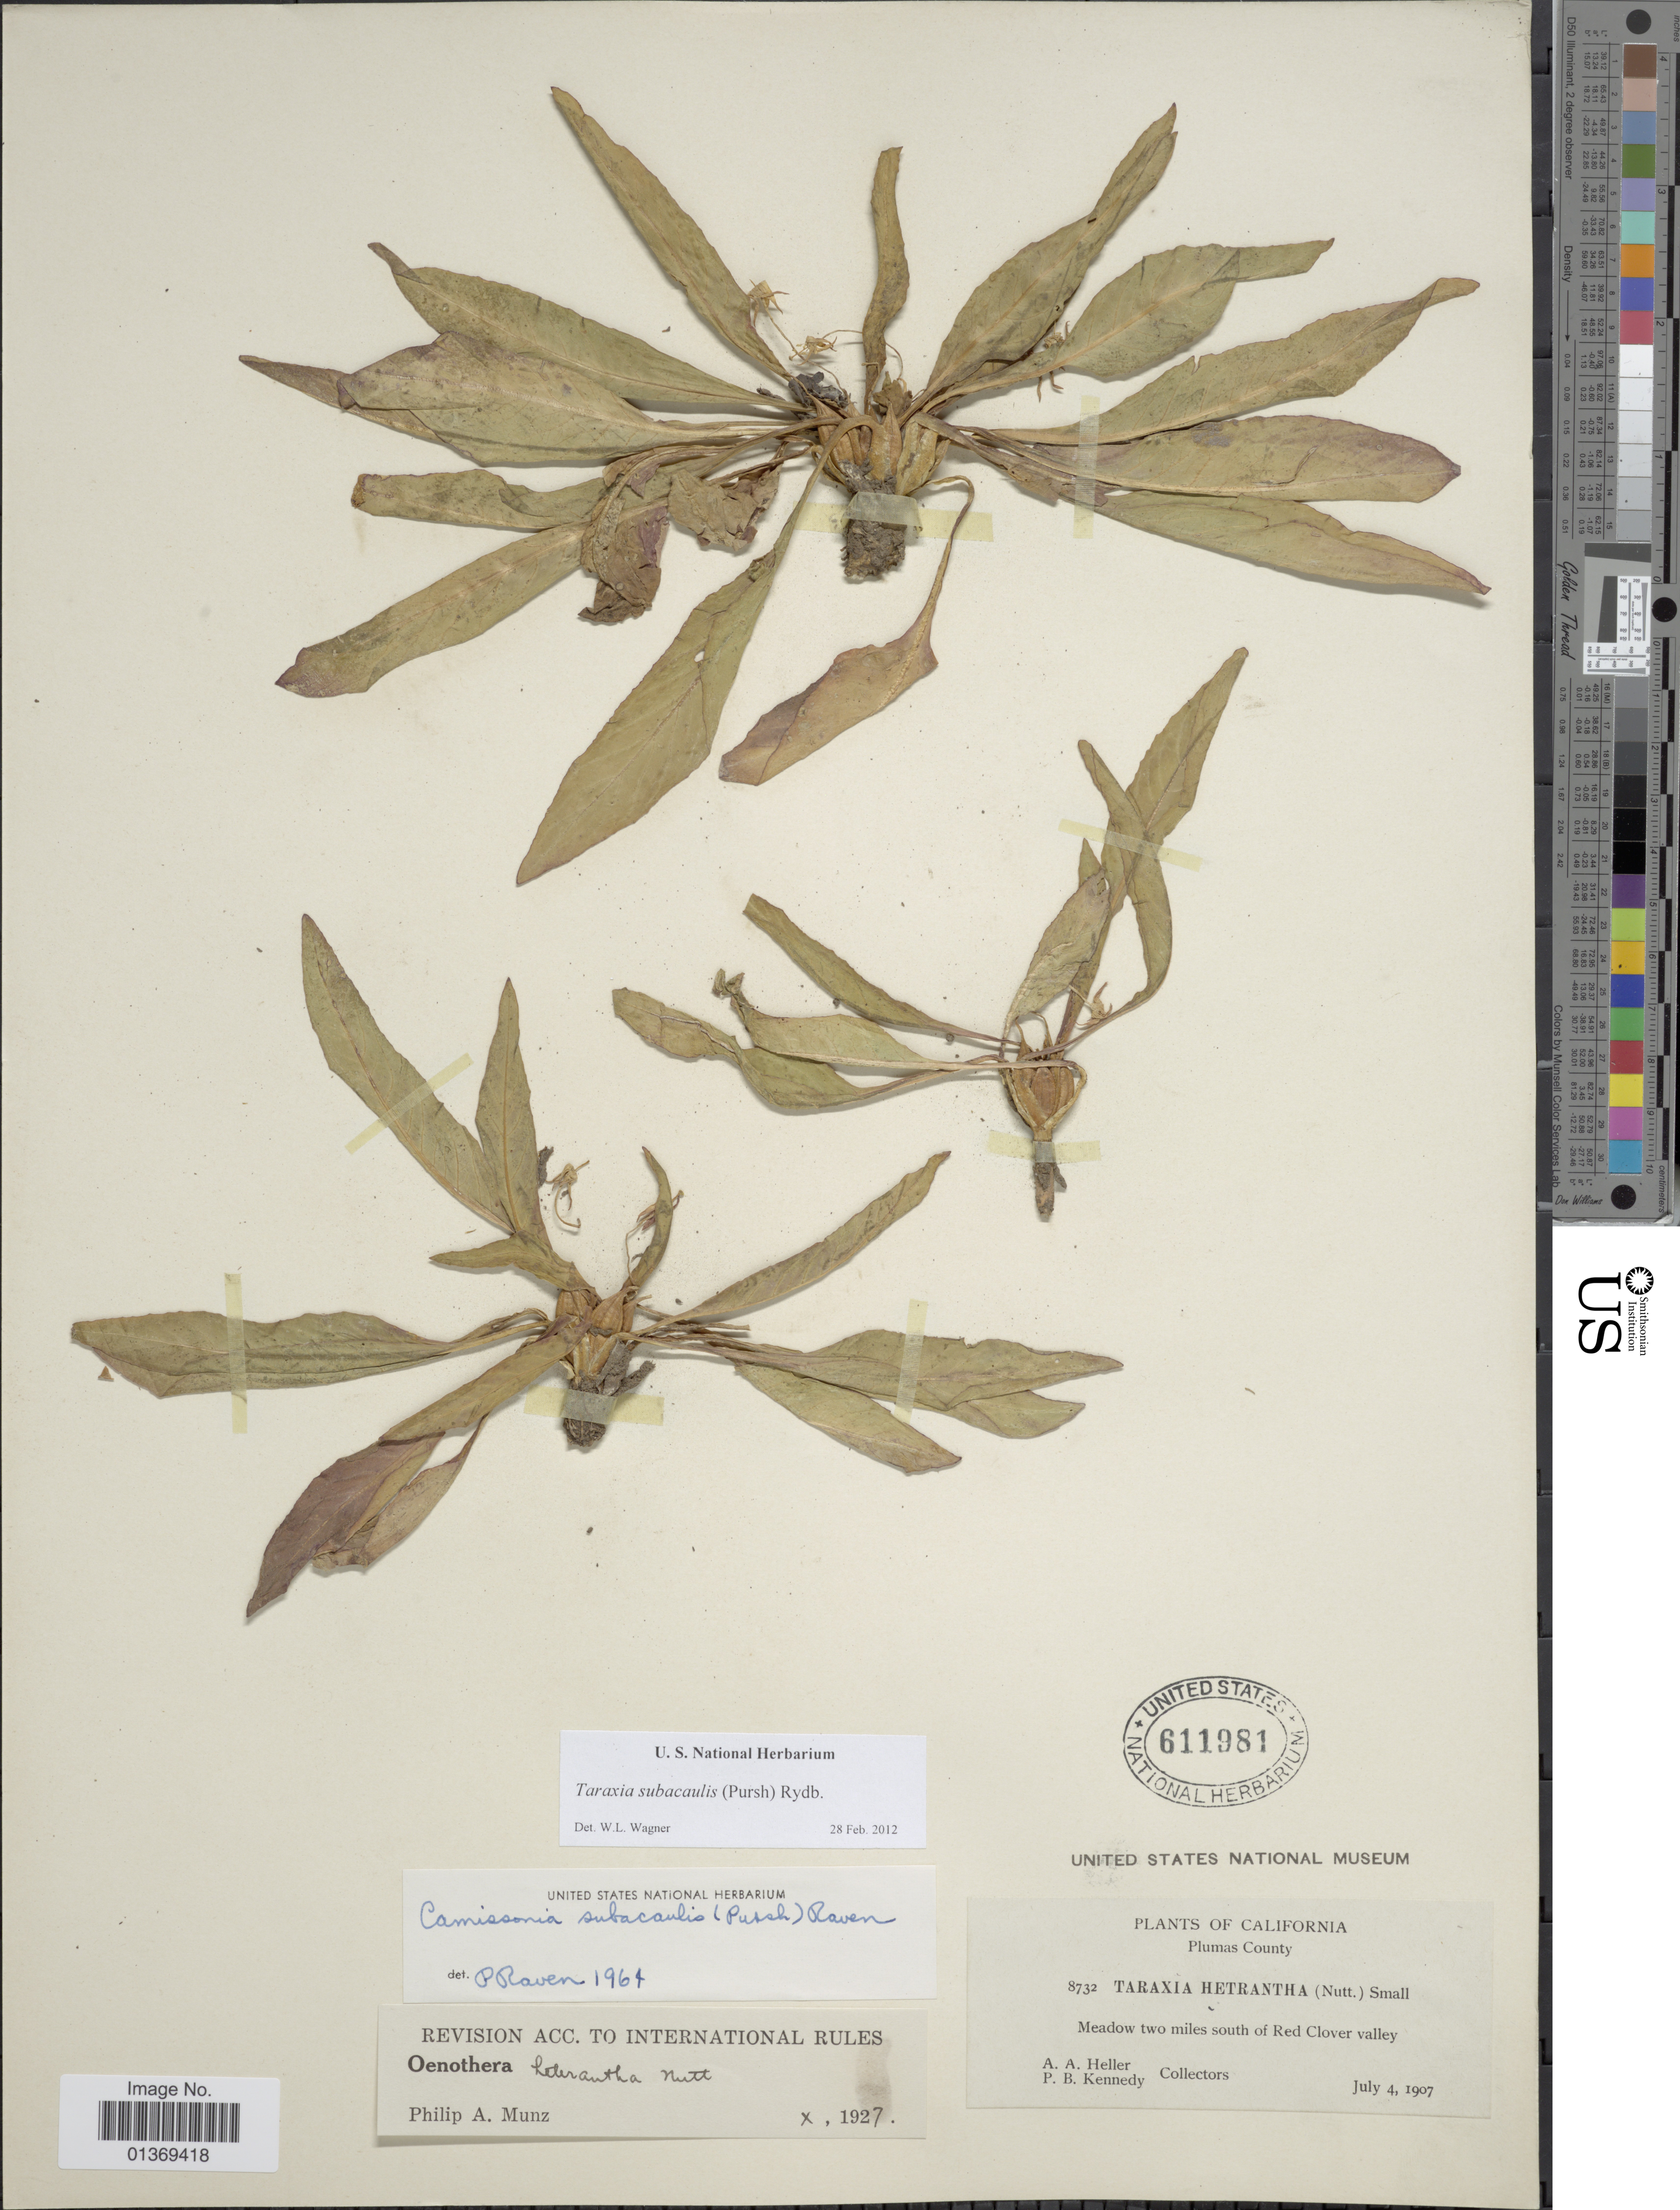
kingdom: Plantae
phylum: Tracheophyta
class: Magnoliopsida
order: Myrtales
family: Onagraceae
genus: Taraxia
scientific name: Taraxia subacaulis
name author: (Pursh) Rydb.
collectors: A. A. Heller & P. B. Kennedy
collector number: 8732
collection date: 1907-07-04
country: United States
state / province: California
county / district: Plumas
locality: Plumas County, Meadow two miles south of Red Clover valley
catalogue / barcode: US 611981